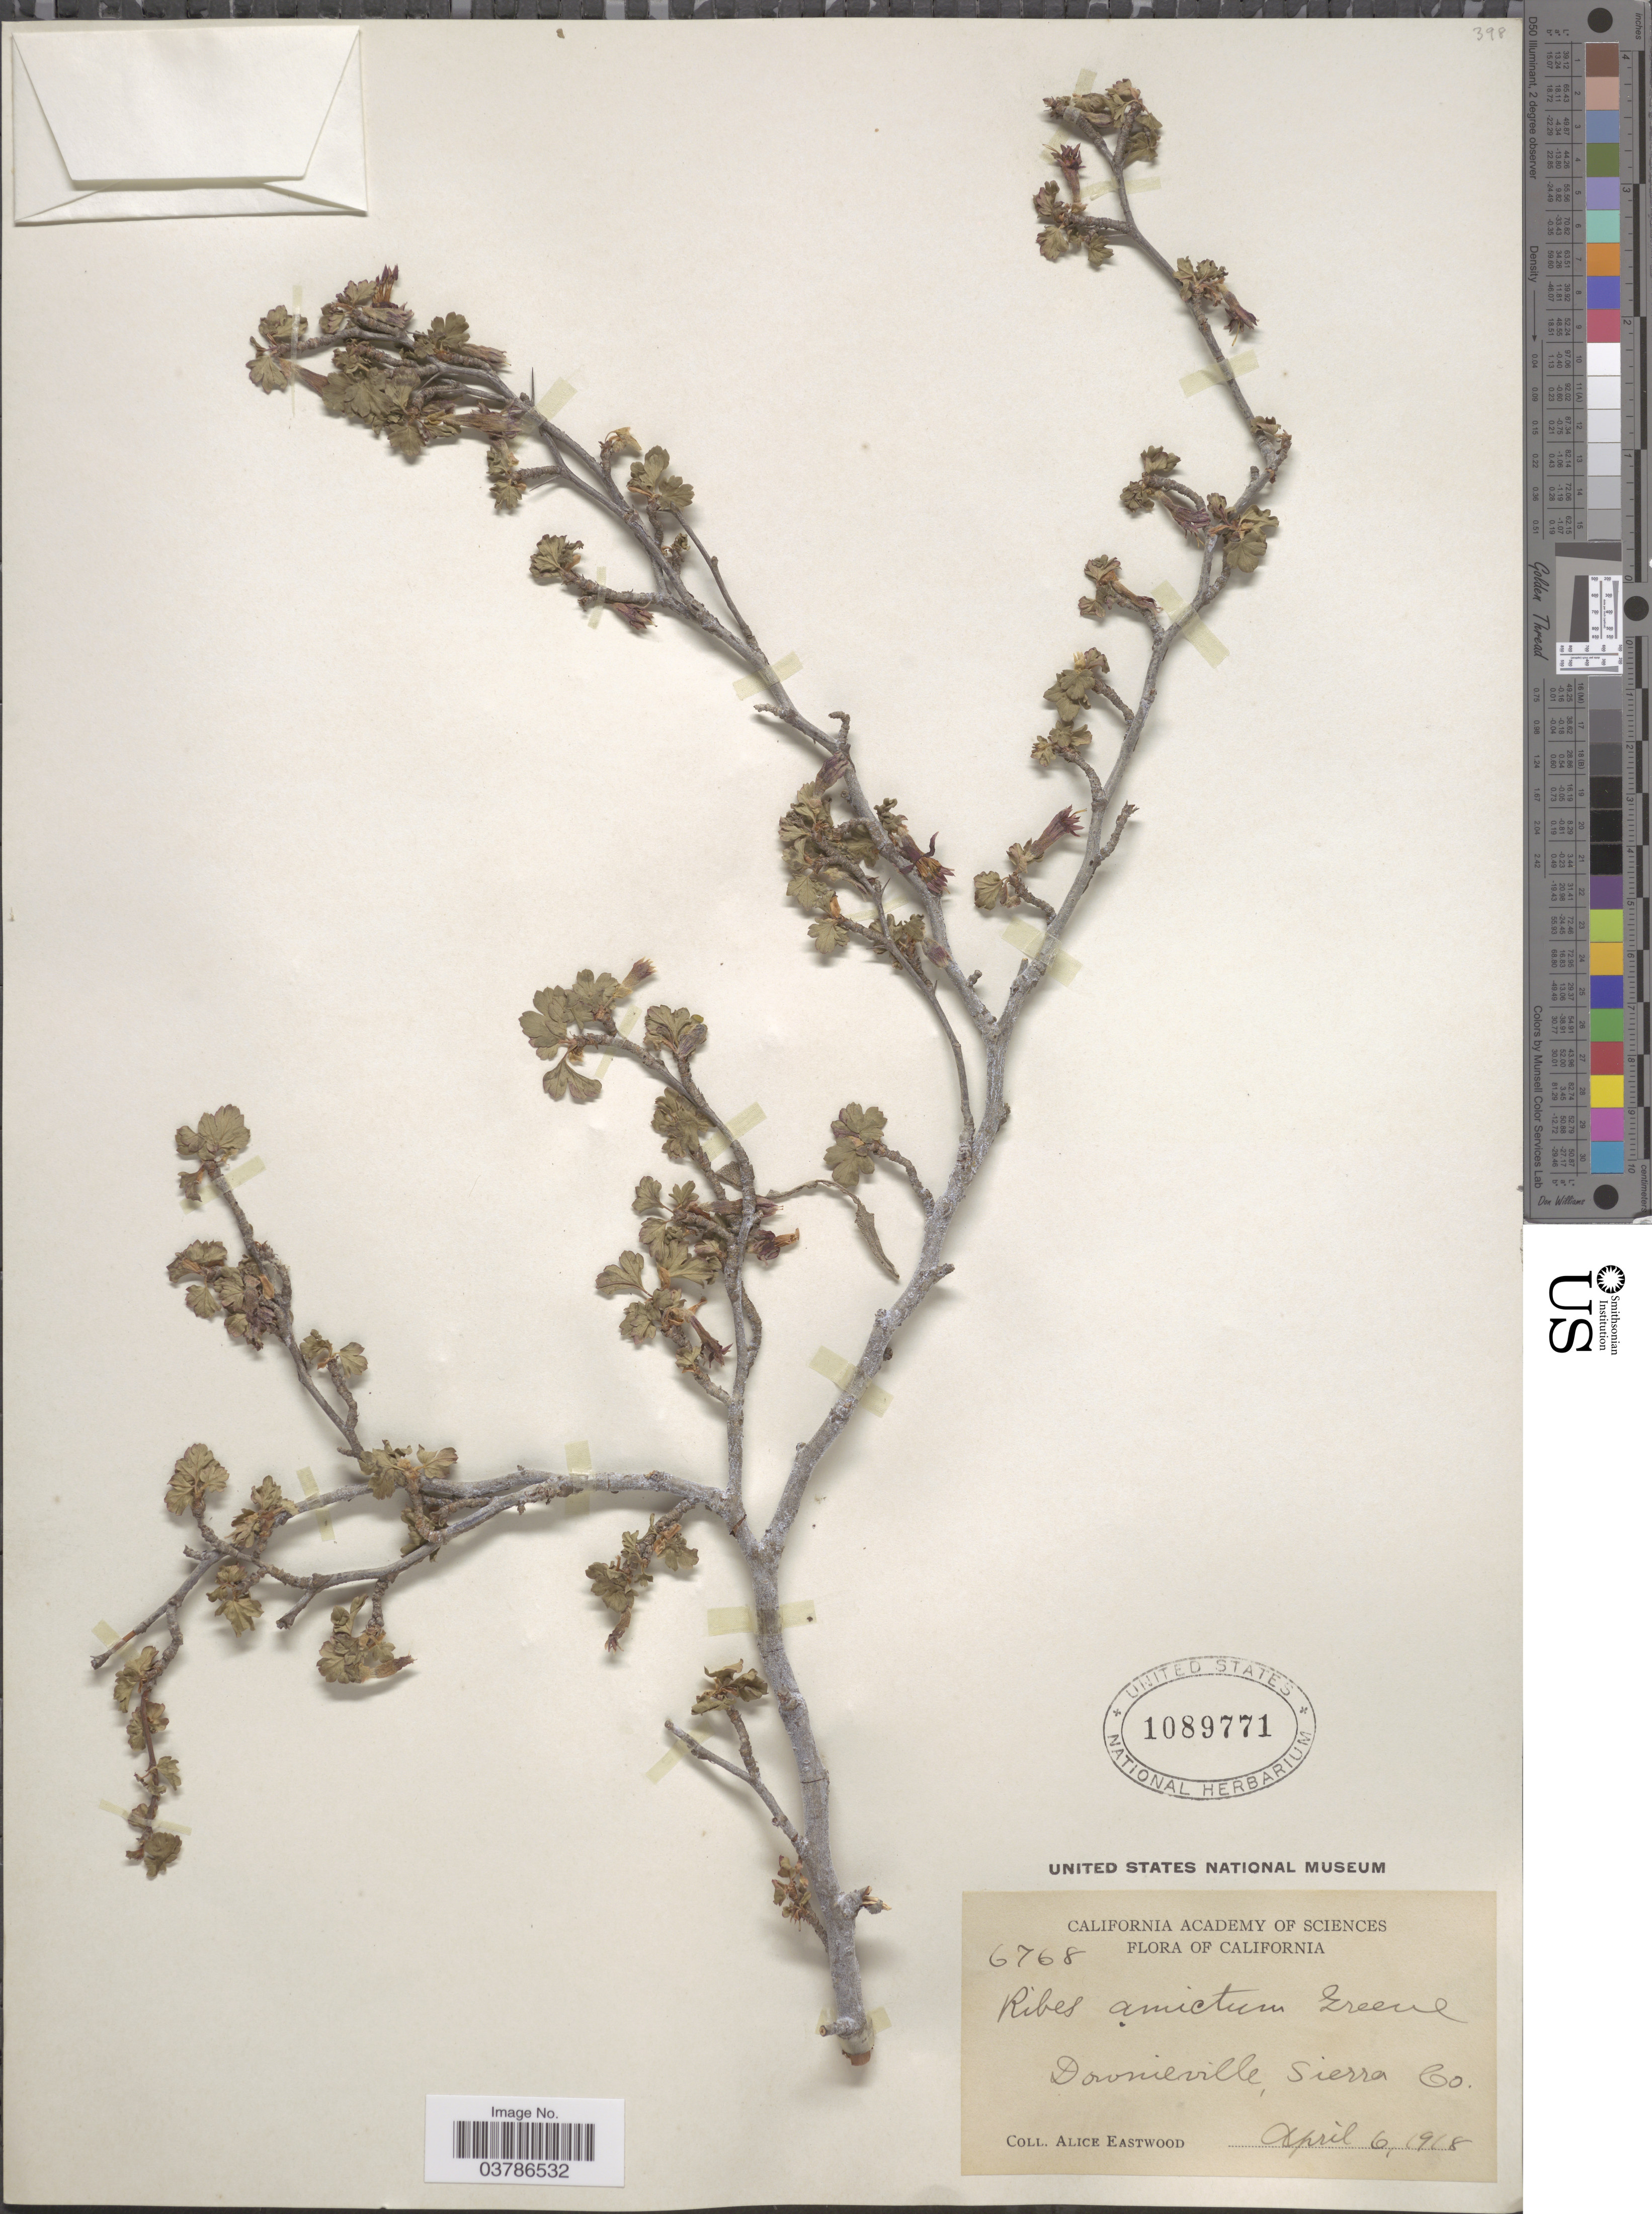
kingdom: Plantae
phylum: Tracheophyta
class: Magnoliopsida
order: Saxifragales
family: Grossulariaceae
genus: Ribes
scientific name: Ribes roezlii var. amictum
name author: (Greene) Jeps.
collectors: A. Eastwood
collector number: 6768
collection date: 1918-04-06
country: United States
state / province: California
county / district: Sierra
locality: Downieville, Sierra Co.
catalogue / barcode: US 1089771